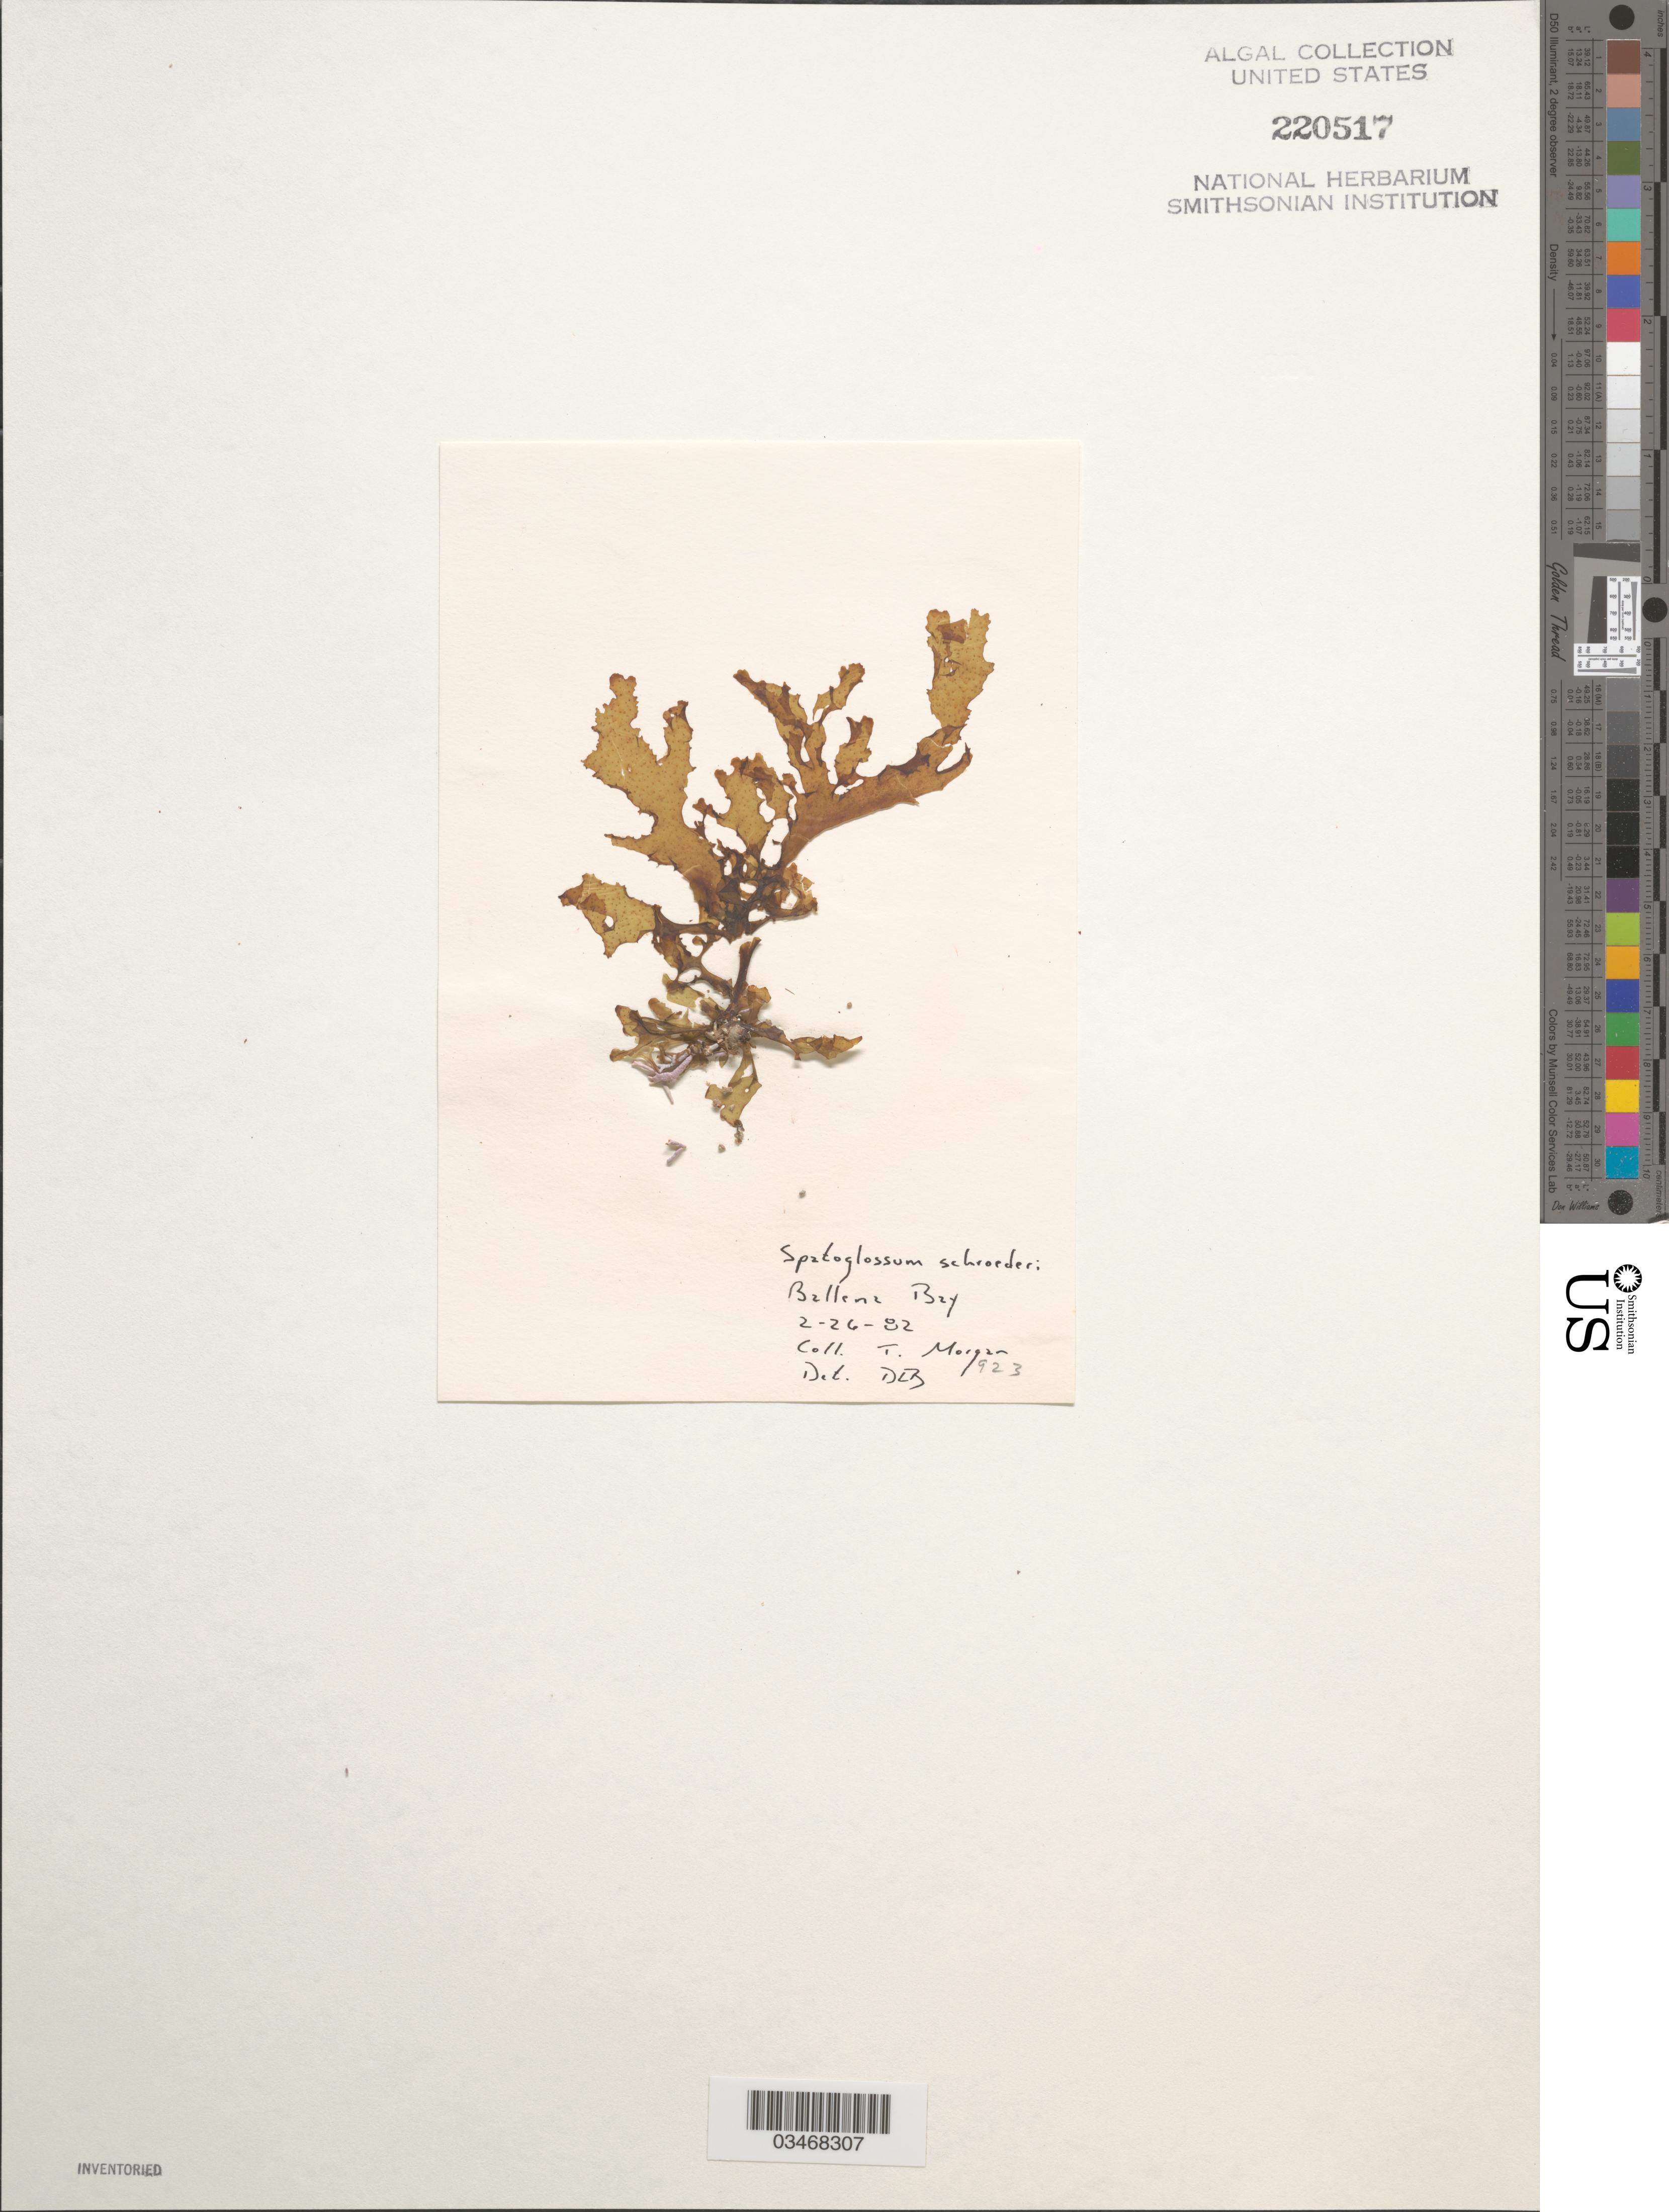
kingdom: Chromista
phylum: Ochrophyta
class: Phaeophyceae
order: Dictyotales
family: Dictyotaceae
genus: Spatoglossum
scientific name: Spatoglossum schroederi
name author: (C. Agardh) Kütz.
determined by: Morgan, T.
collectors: D.L. Ballantine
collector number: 923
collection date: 1982-02-26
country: Puerto Rico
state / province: Guanica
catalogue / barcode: US 220517